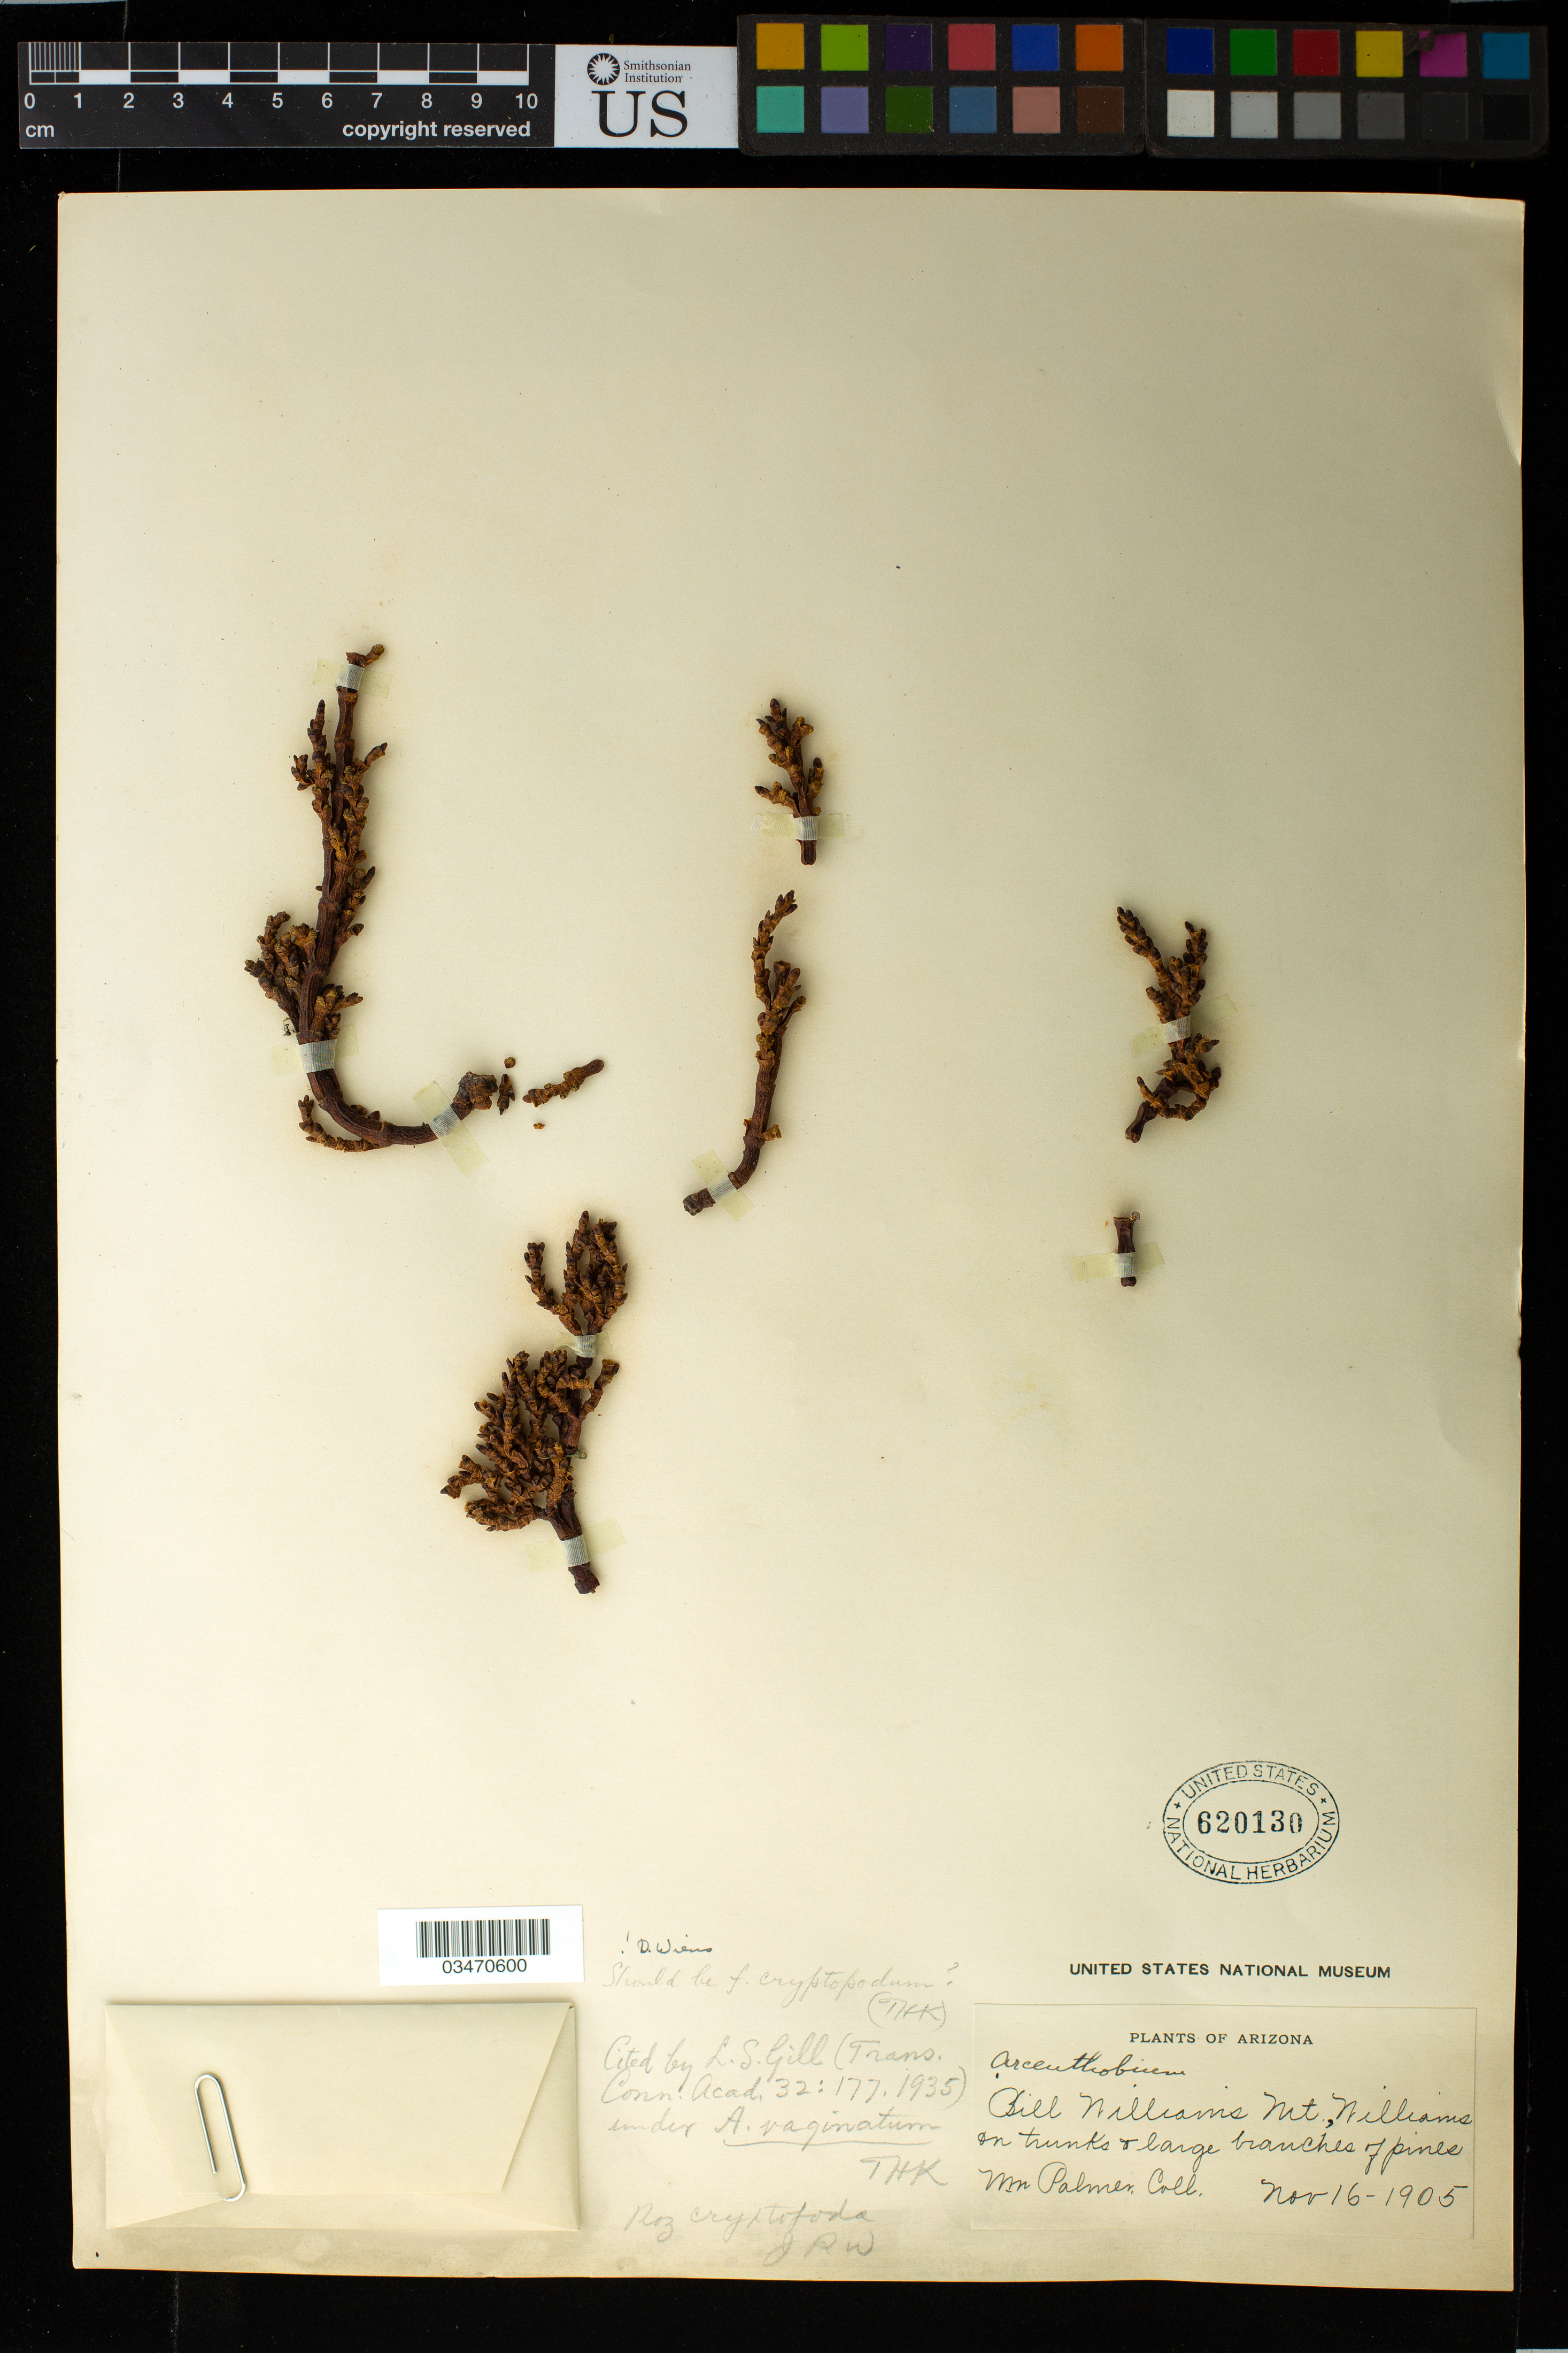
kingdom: Plantae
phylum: Tracheophyta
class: Magnoliopsida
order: Santalales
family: Viscaceae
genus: Arceuthobium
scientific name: Arceuthobium vaginatum f. cryptopodum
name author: (Engelm.) L.S. Gill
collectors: W. Palmer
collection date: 1905-11-16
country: United States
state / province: Arizona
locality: Bill Williams Mt.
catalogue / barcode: US 620130